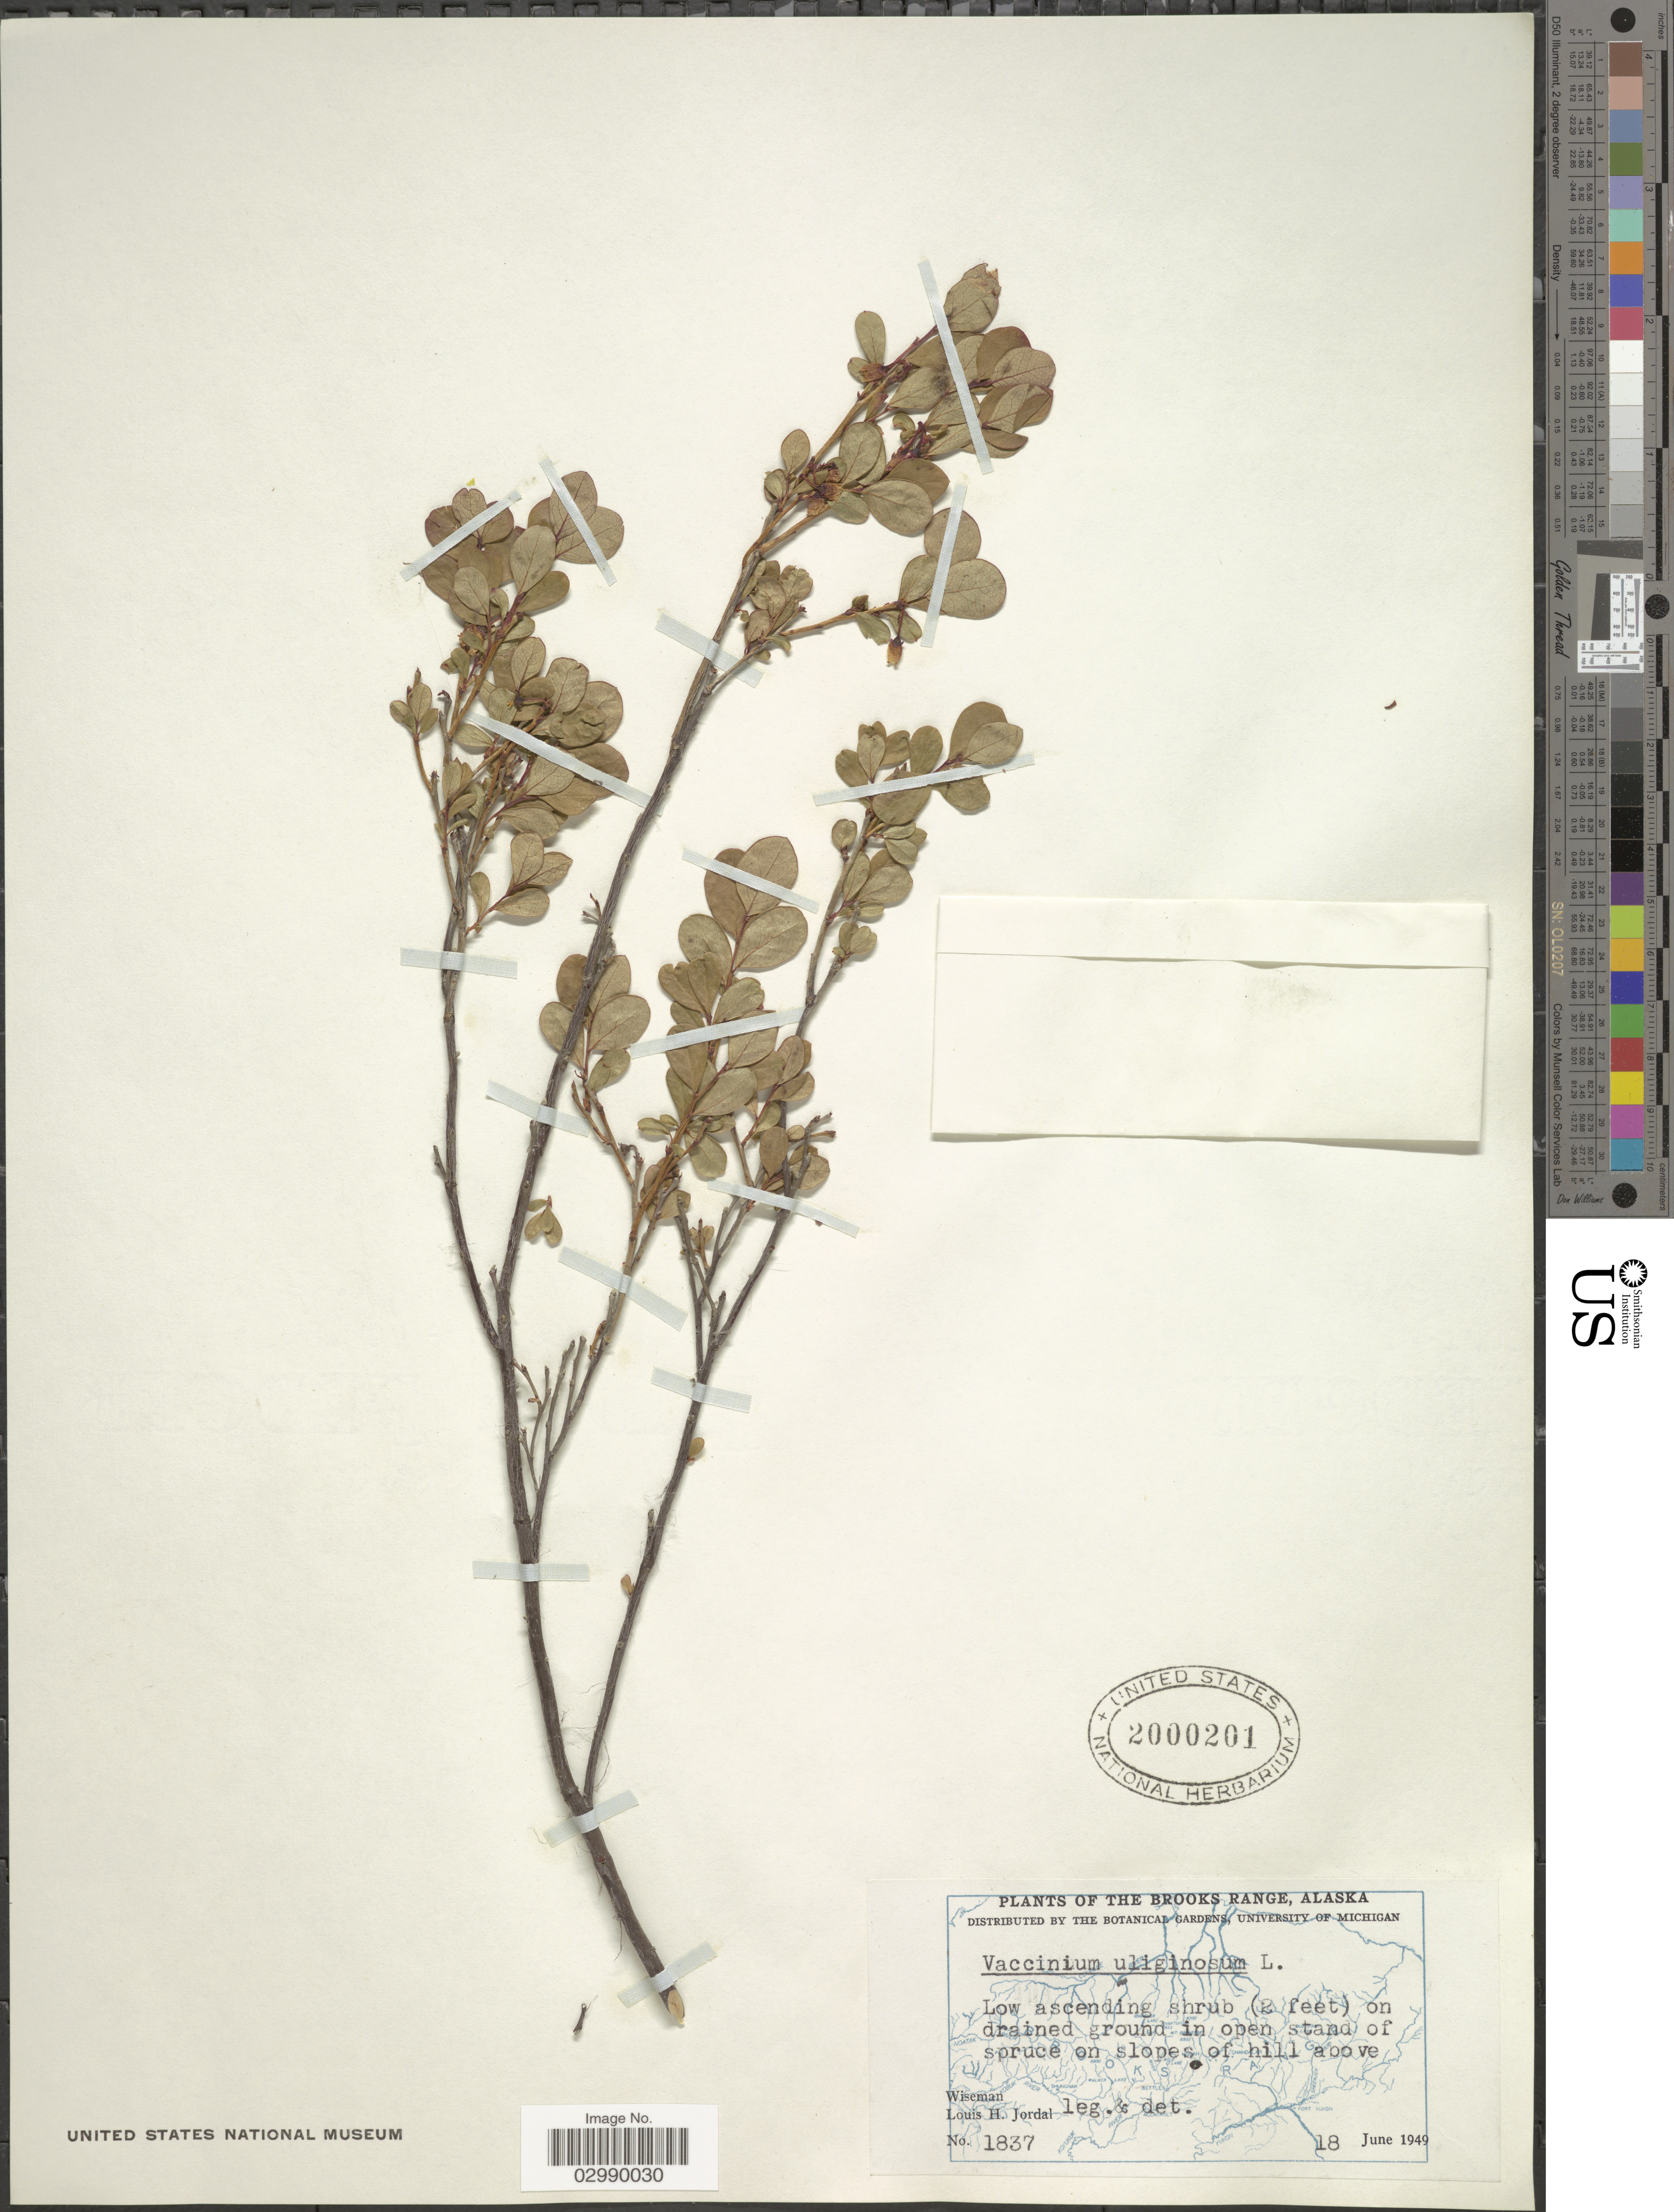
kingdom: Plantae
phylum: Tracheophyta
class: Magnoliopsida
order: Ericales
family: Ericaceae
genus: Vaccinium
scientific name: Vaccinium uliginosum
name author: L.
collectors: L. Jordal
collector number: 1837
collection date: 1949-06-18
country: United States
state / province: Alaska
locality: Brooks Range, Wiseman.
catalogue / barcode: US 2000201